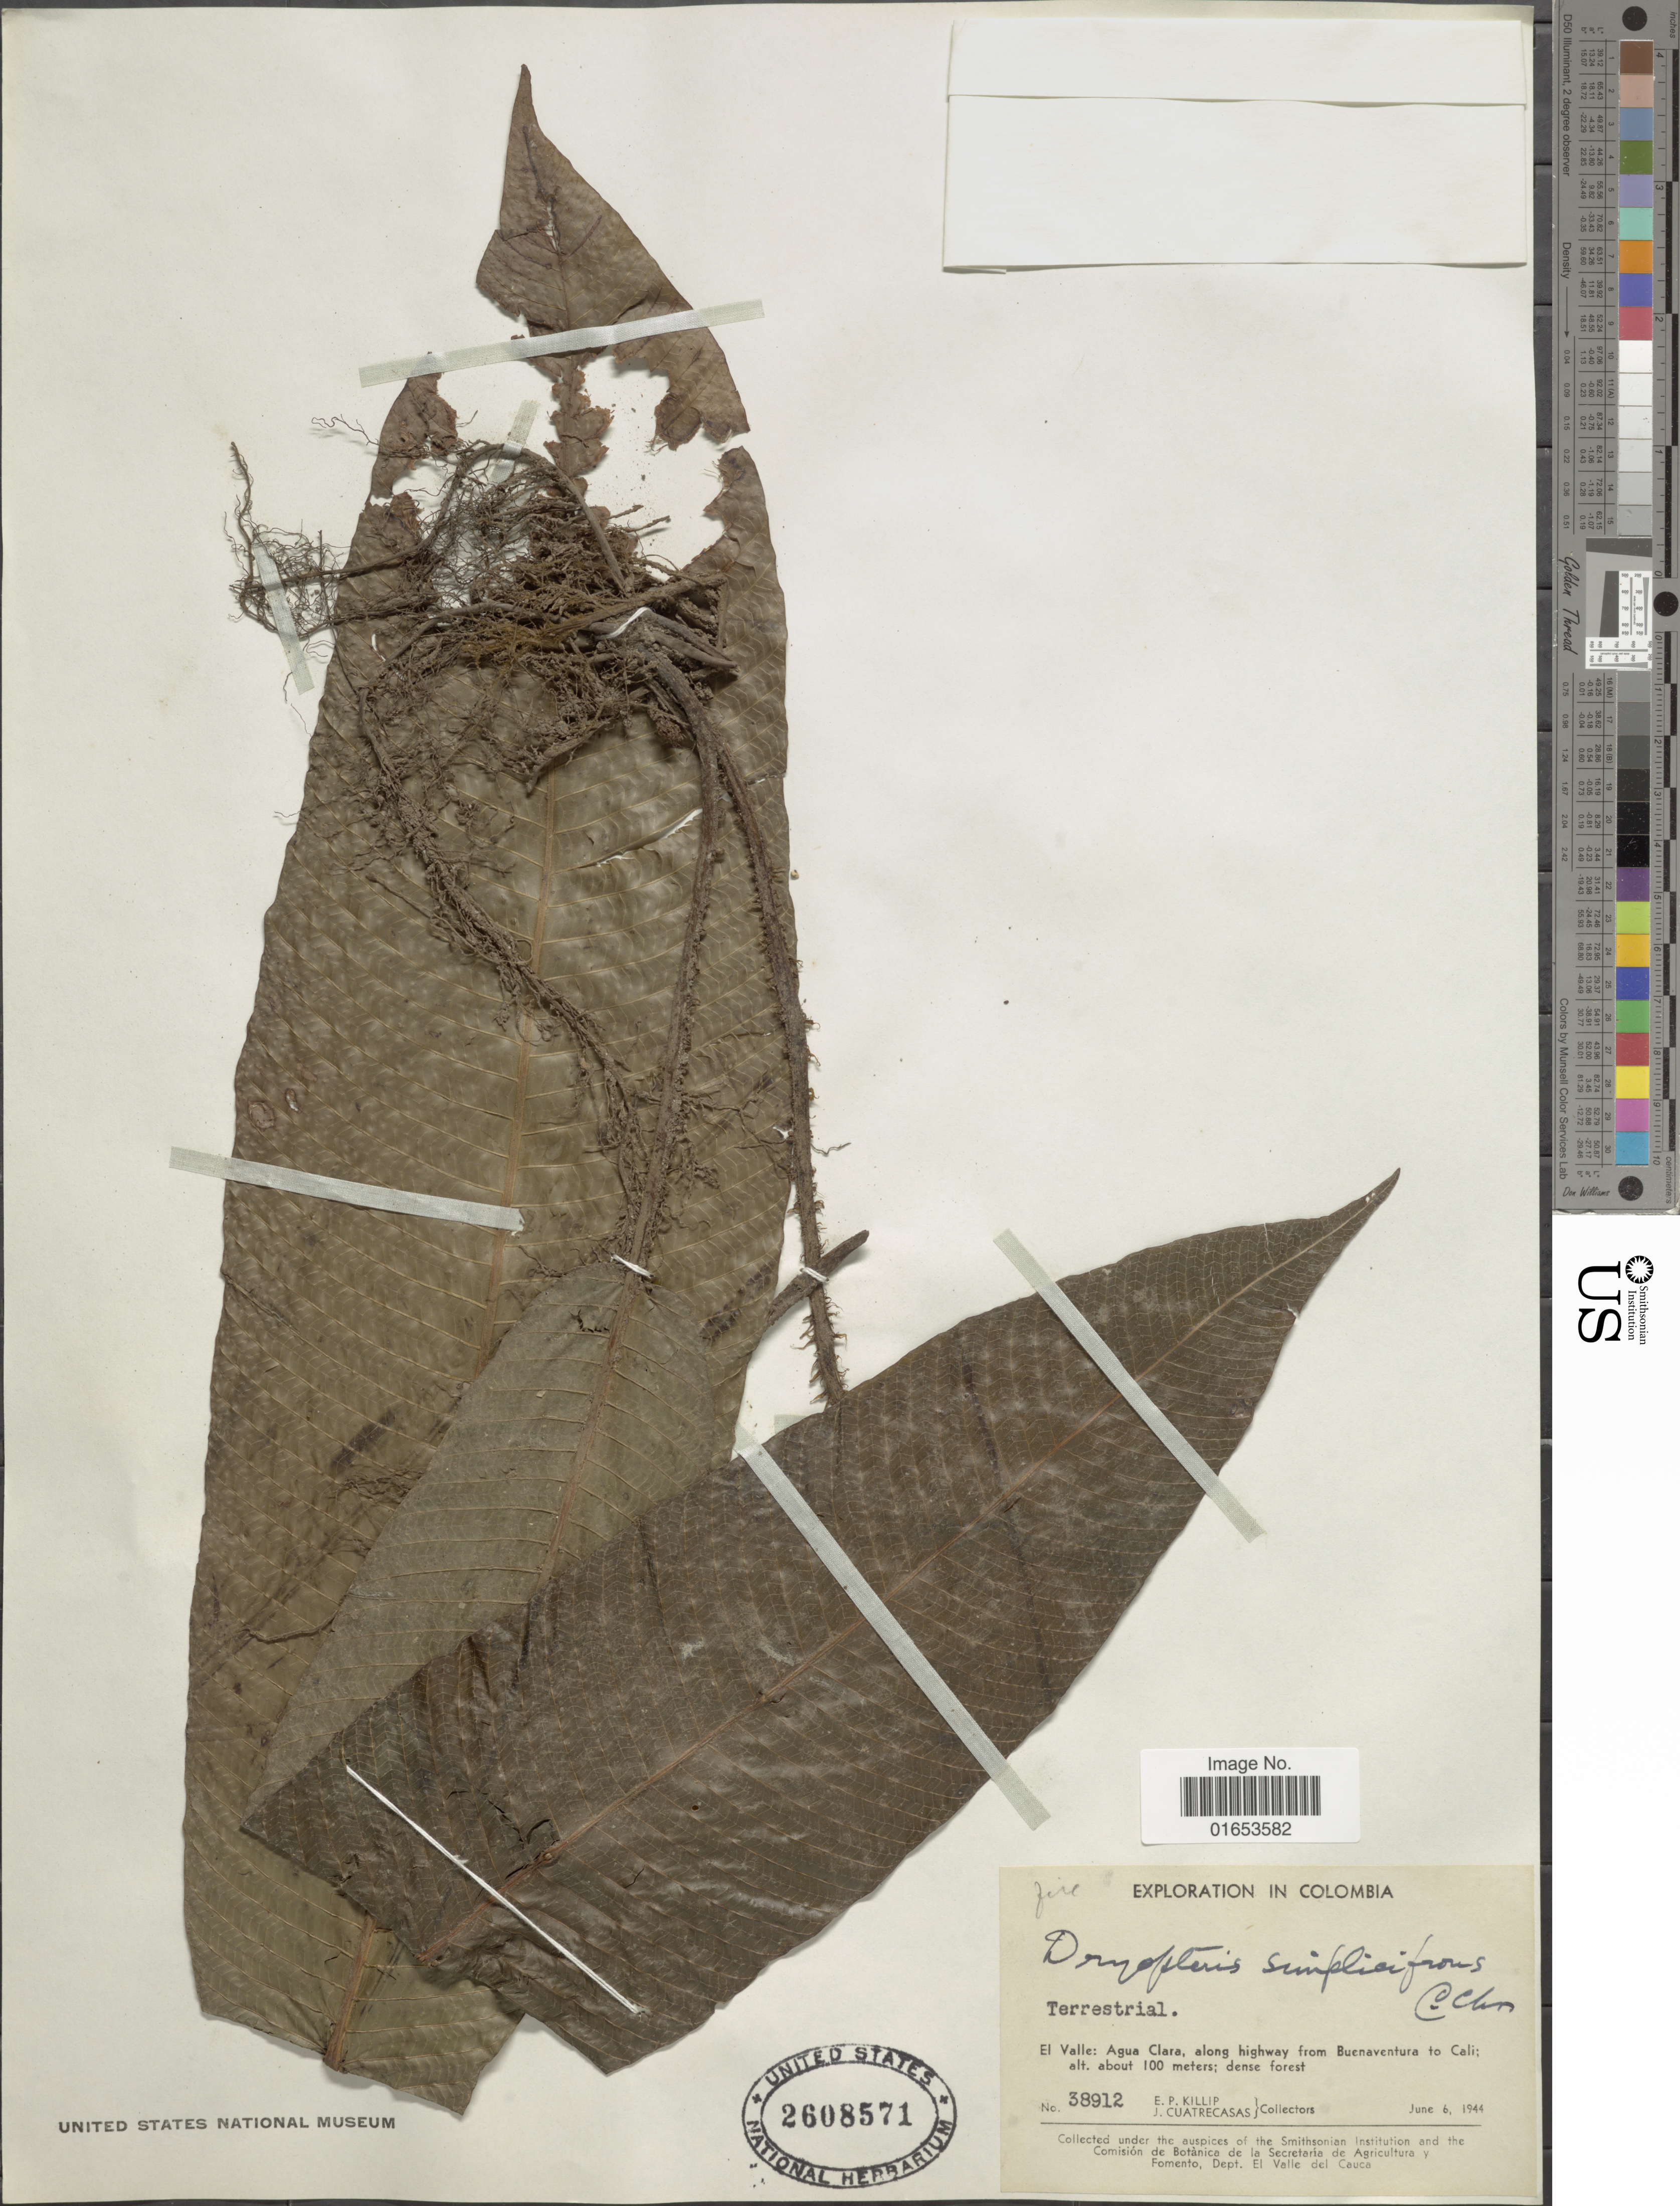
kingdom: Plantae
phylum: Tracheophyta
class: Polypodiopsida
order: Polypodiales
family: Thelypteridaceae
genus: Meniscium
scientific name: Meniscium giganteum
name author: Mett.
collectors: E. P. Killip & J. Cuatrecasas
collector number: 38912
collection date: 1944-06-06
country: Colombia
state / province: Valle del Cauca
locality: El Valle: Agua Clara, along highway from Buenaventura to Cali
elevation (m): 100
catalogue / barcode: US 2608571